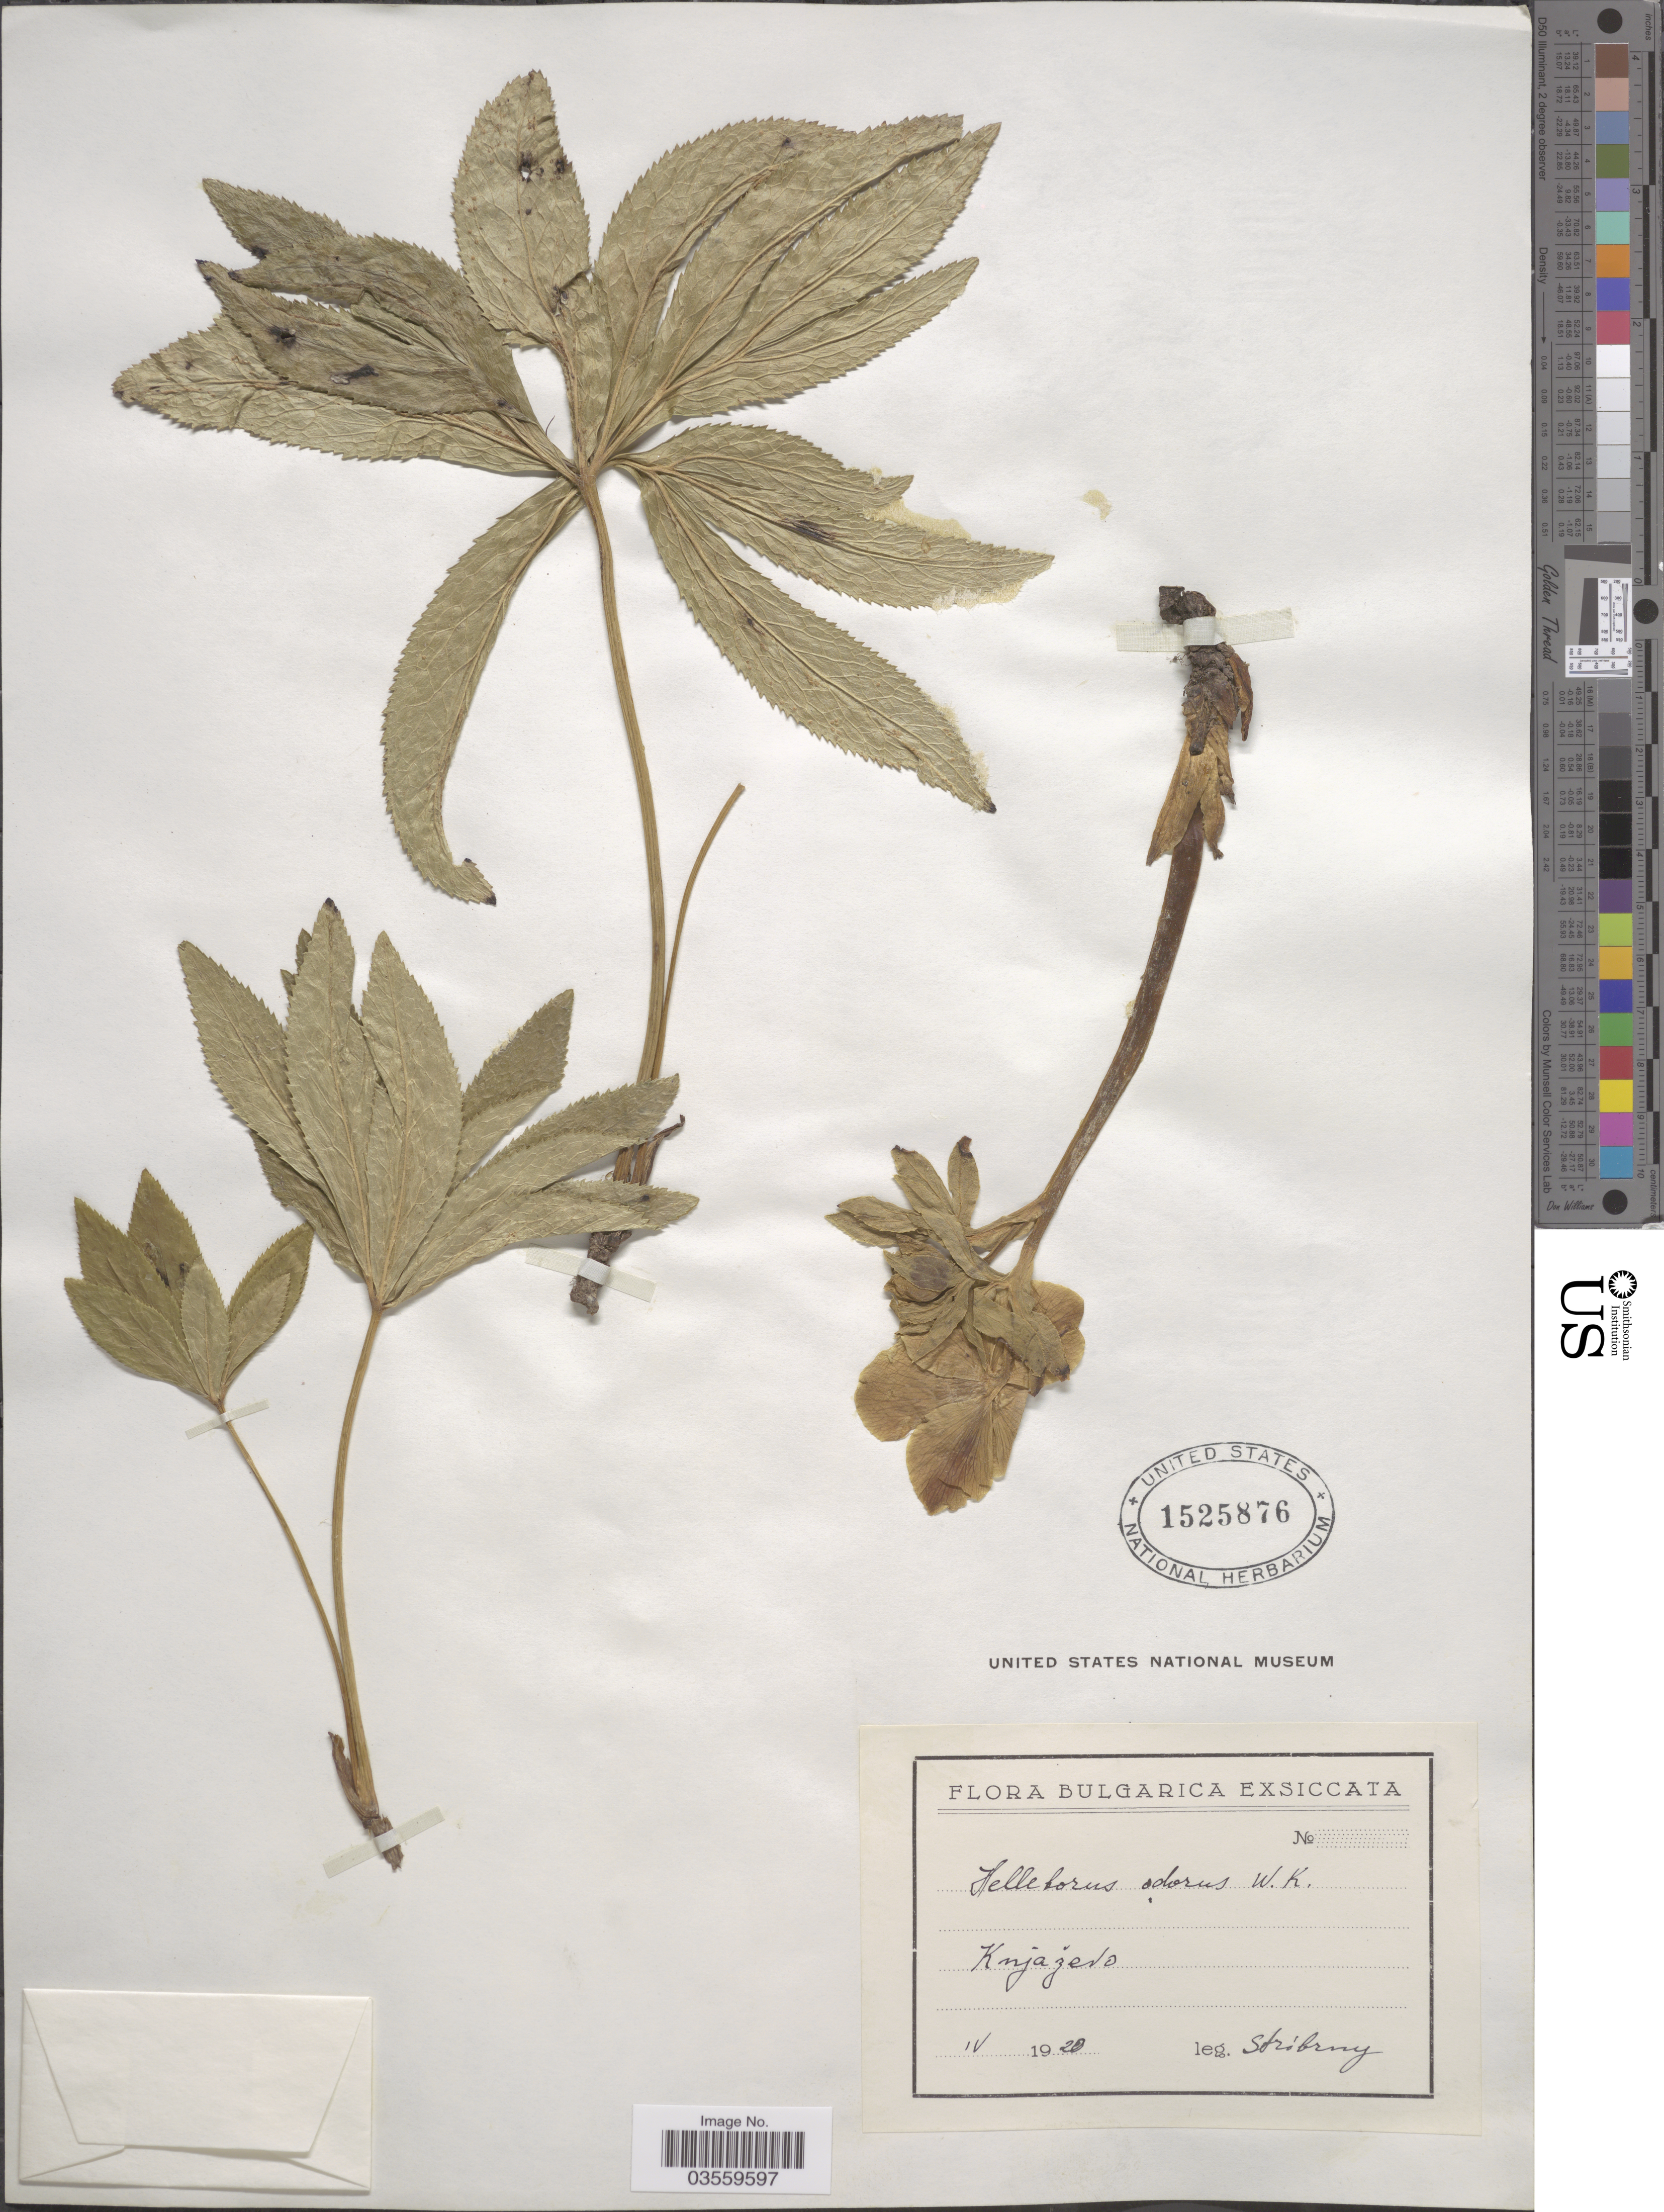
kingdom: Plantae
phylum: Tracheophyta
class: Magnoliopsida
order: Ranunculales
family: Ranunculaceae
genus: Helleborus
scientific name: Helleborus purpurascens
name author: Waldst. & Kit.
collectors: Stribrny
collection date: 1928-04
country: Bulgaria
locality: Knjazevo [interpreted].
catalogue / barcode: US 1525876